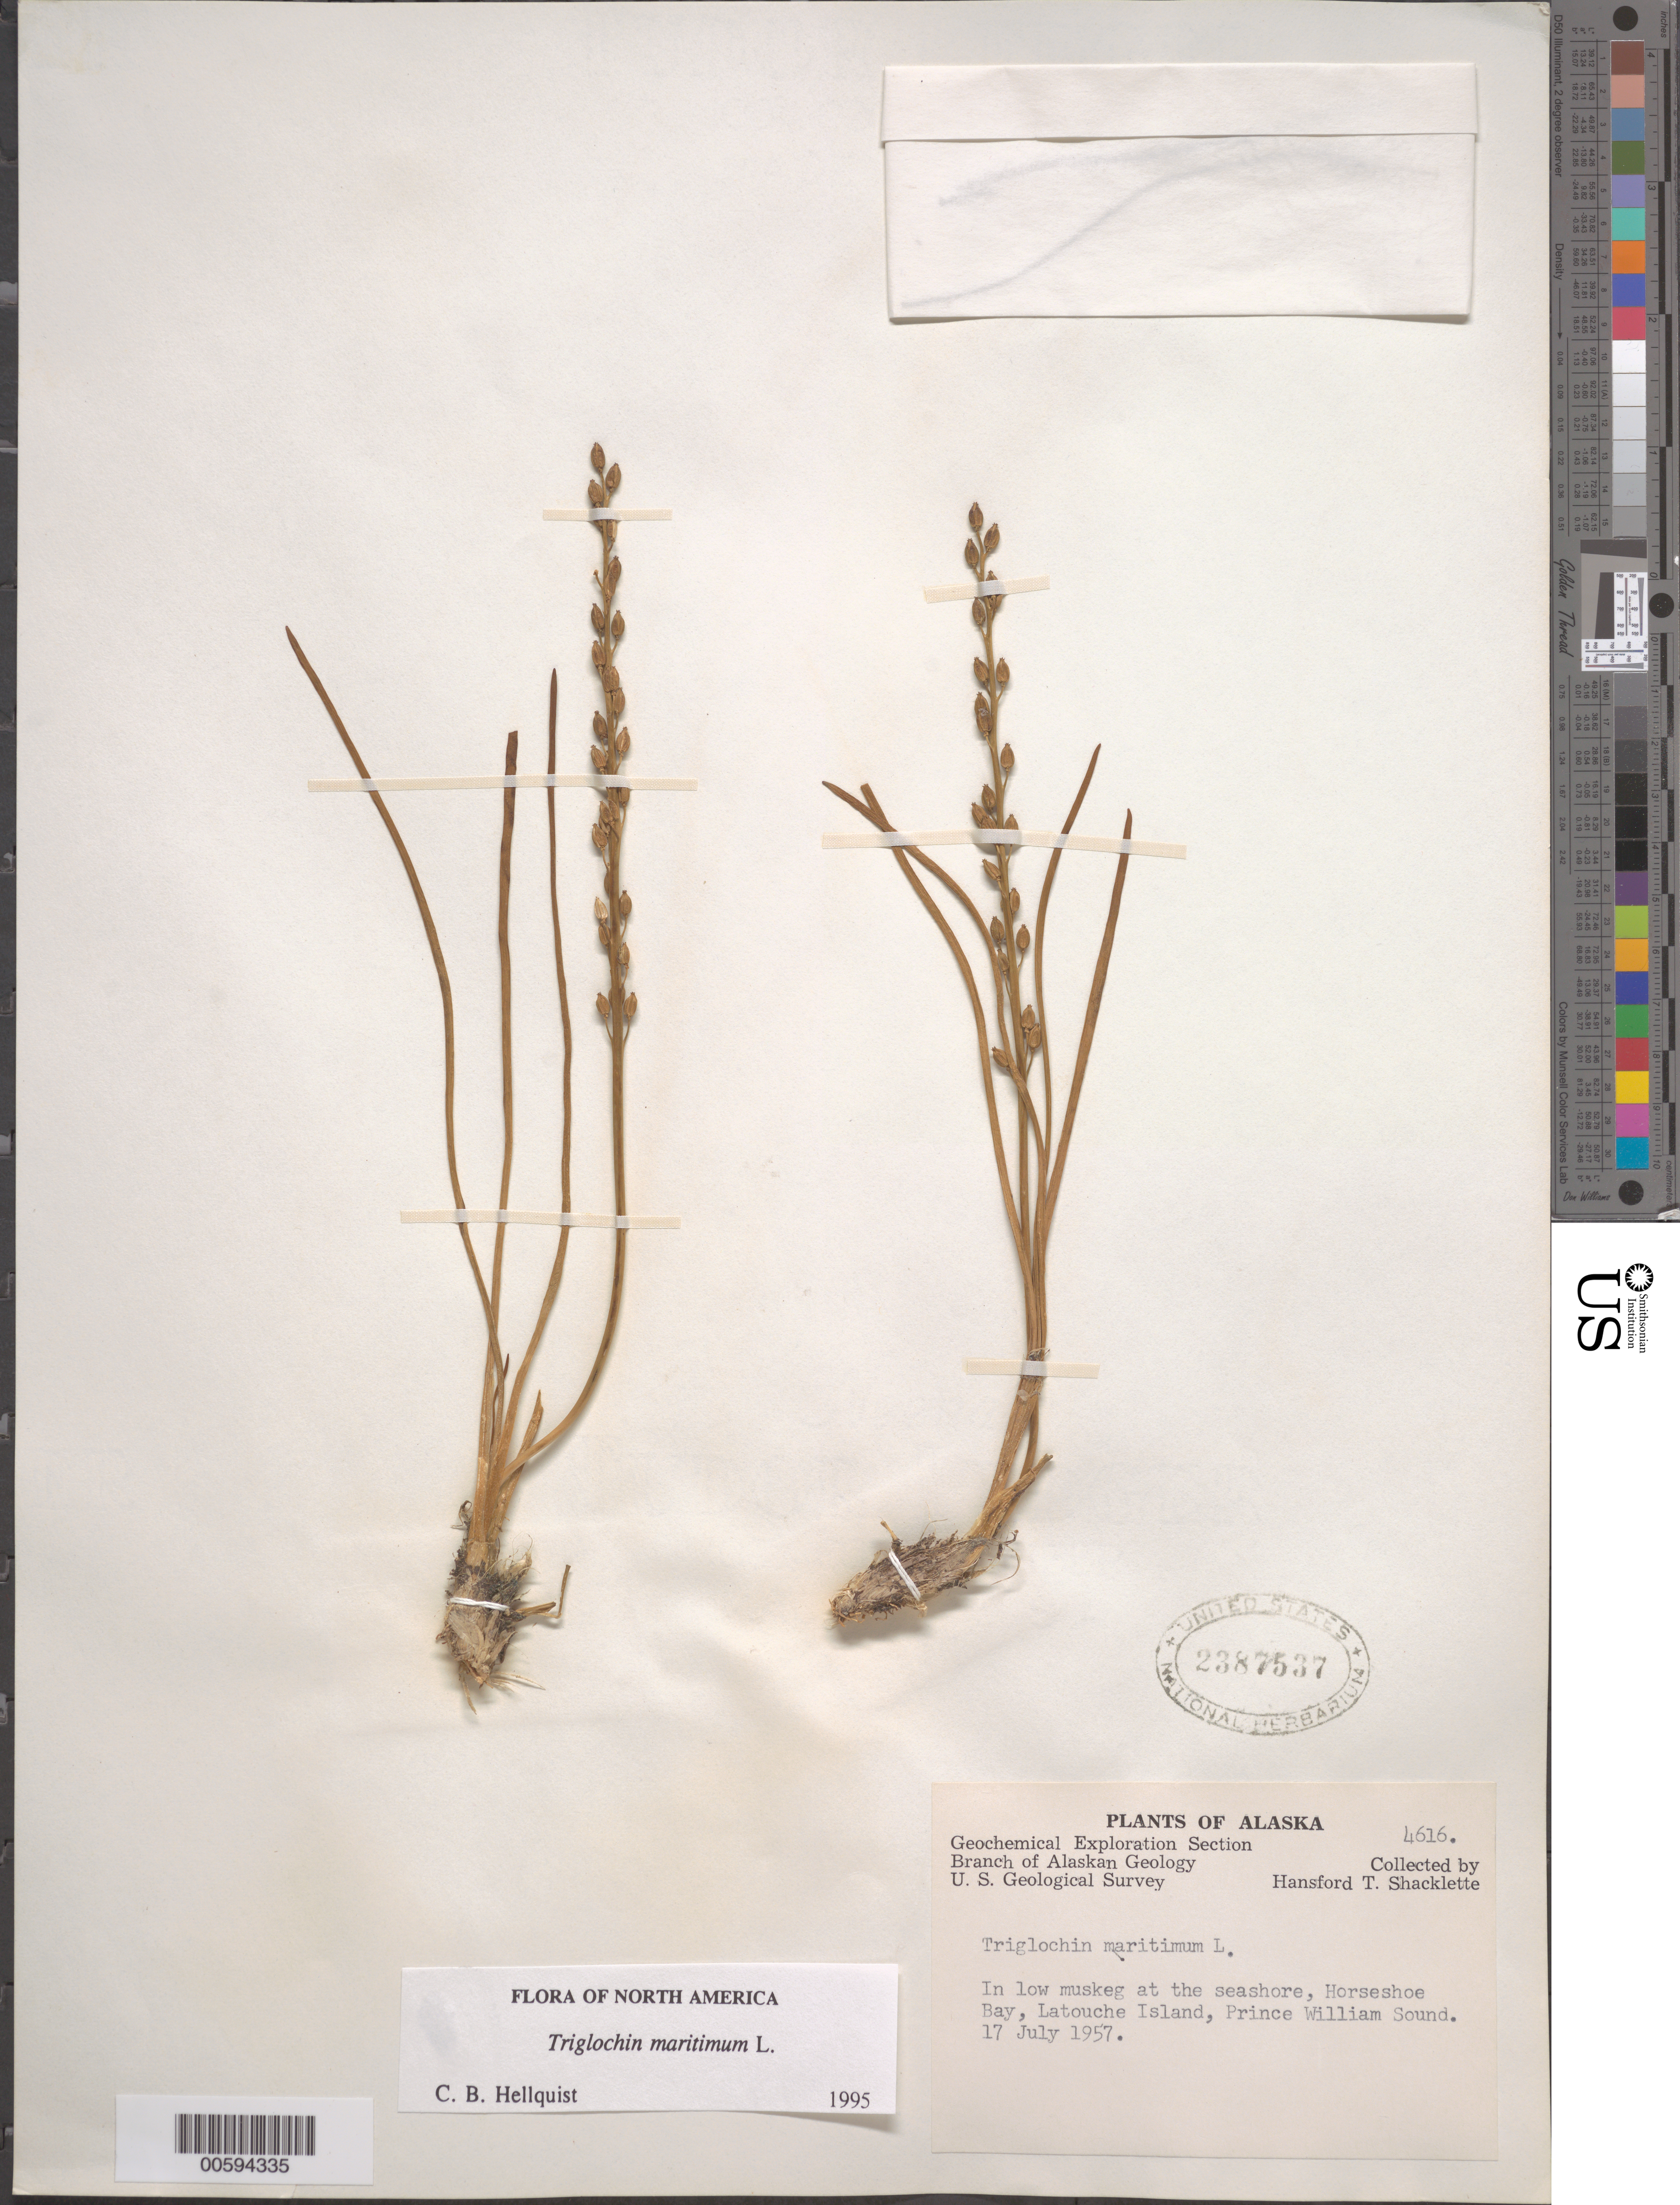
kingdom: Plantae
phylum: Tracheophyta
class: Liliopsida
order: Alismatales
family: Juncaginaceae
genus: Triglochin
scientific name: Triglochin maritima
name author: L.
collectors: H. Shacklette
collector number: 4616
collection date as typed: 17 Jul 1957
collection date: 1957-07-17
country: United States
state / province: Alaska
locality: Horseshoe Bay, Latouche Island, Prince William Sound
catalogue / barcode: US 2387537